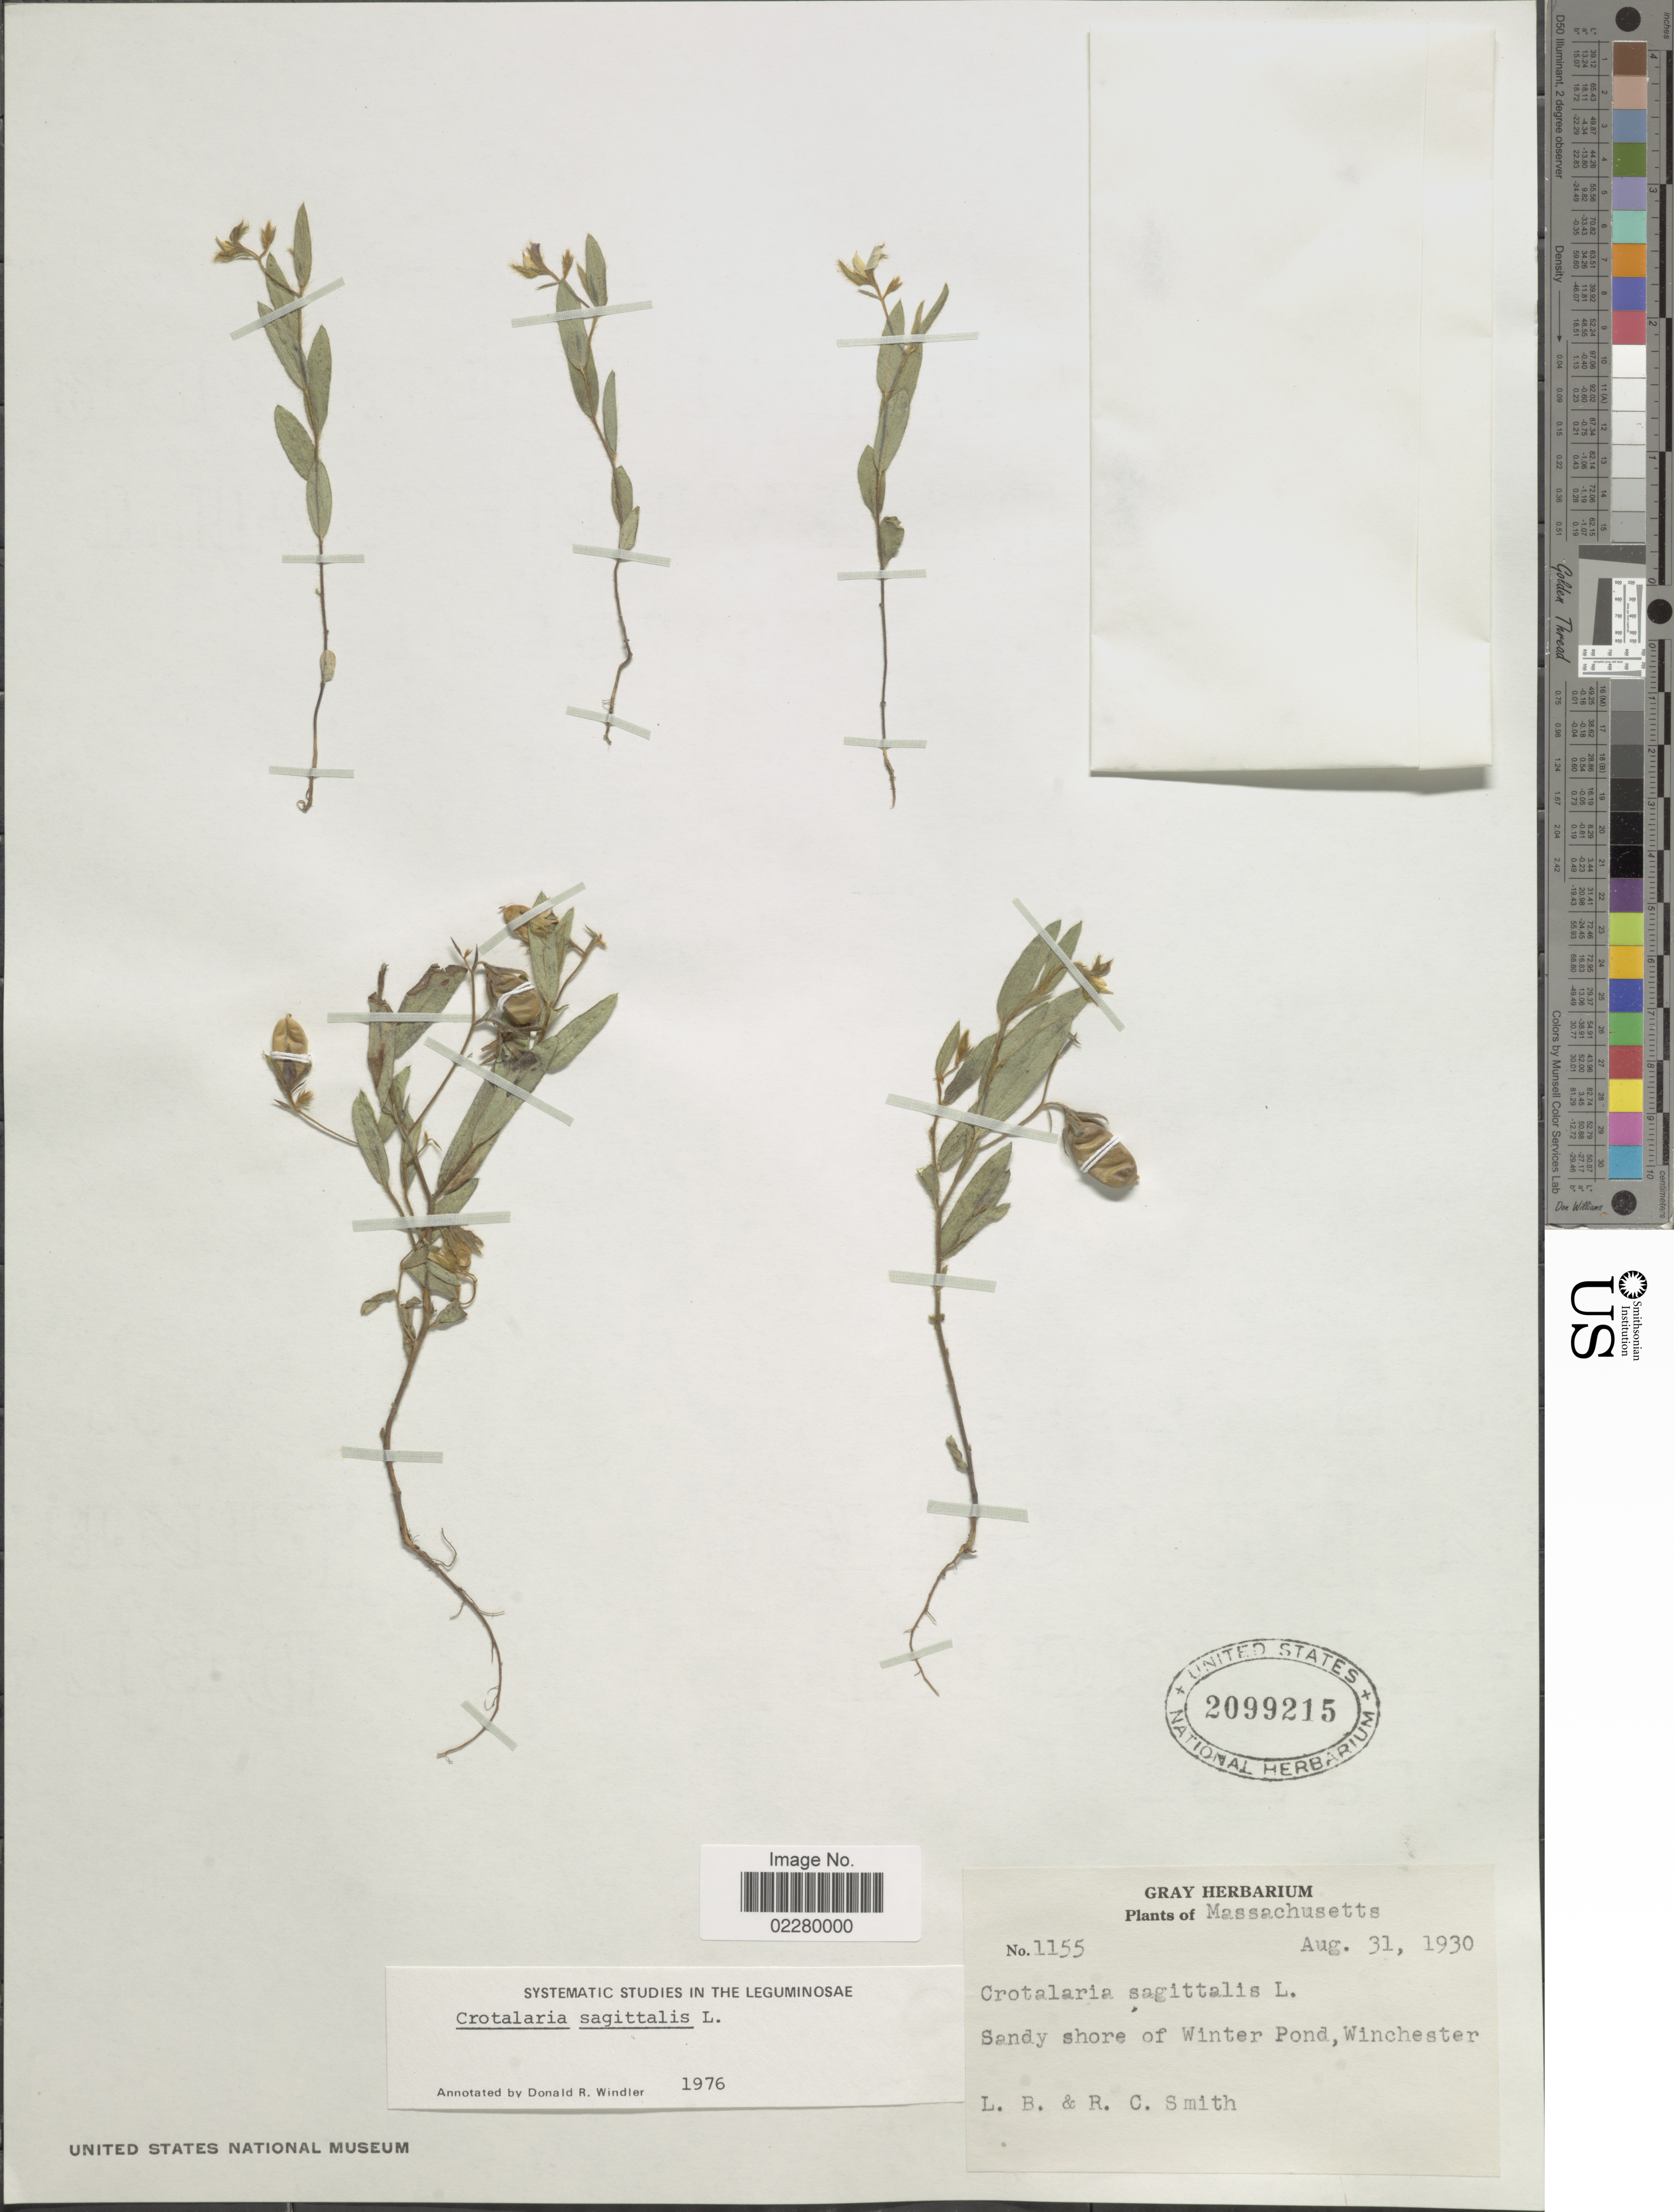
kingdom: Plantae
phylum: Tracheophyta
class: Magnoliopsida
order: Fabales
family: Fabaceae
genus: Crotalaria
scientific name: Crotalaria sagittalis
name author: L.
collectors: L. Smith & R. C. Smith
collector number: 1155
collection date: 1930-08-31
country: United States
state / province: Massachusetts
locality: Sandy shore of Winter Pond, Winchester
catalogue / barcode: US 2099215